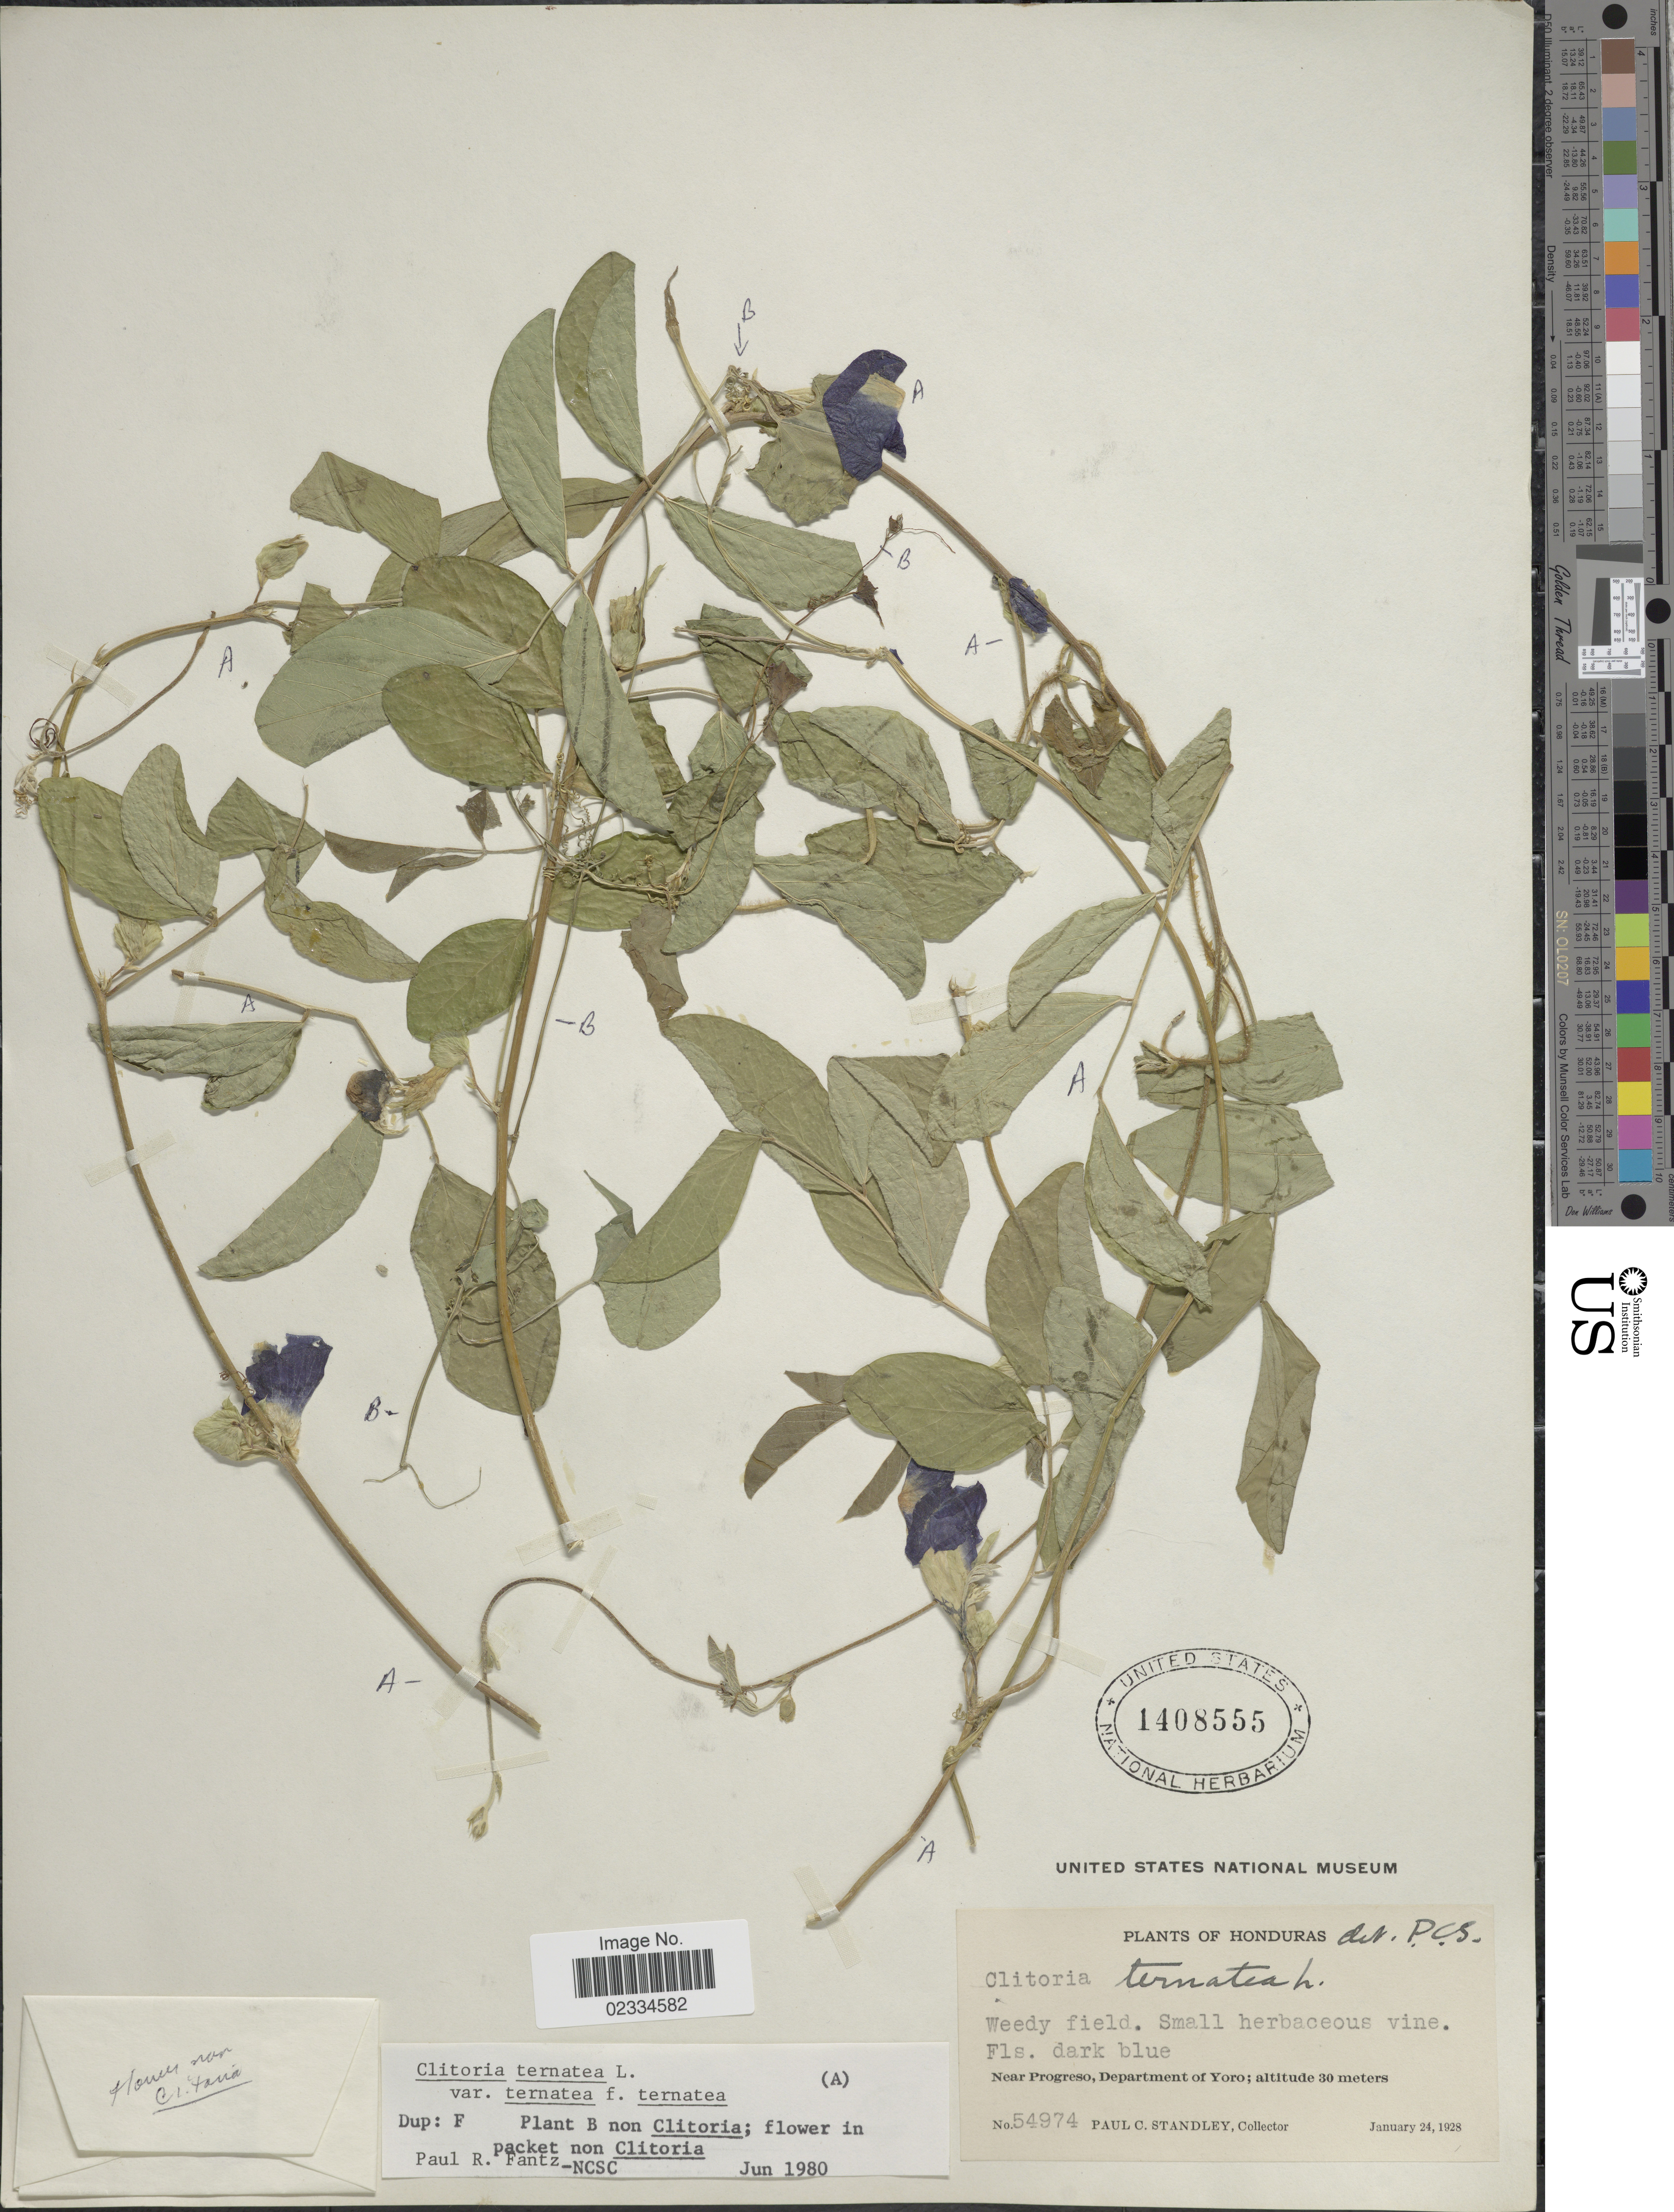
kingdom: Plantae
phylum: Tracheophyta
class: Magnoliopsida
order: Fabales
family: Fabaceae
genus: Clitoria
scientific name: Clitoria ternatea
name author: L.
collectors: P. C. Standley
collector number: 54974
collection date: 1928-01-24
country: Honduras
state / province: Yoro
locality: Near Progreso, Department of Yoro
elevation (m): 30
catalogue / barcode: US 1408555